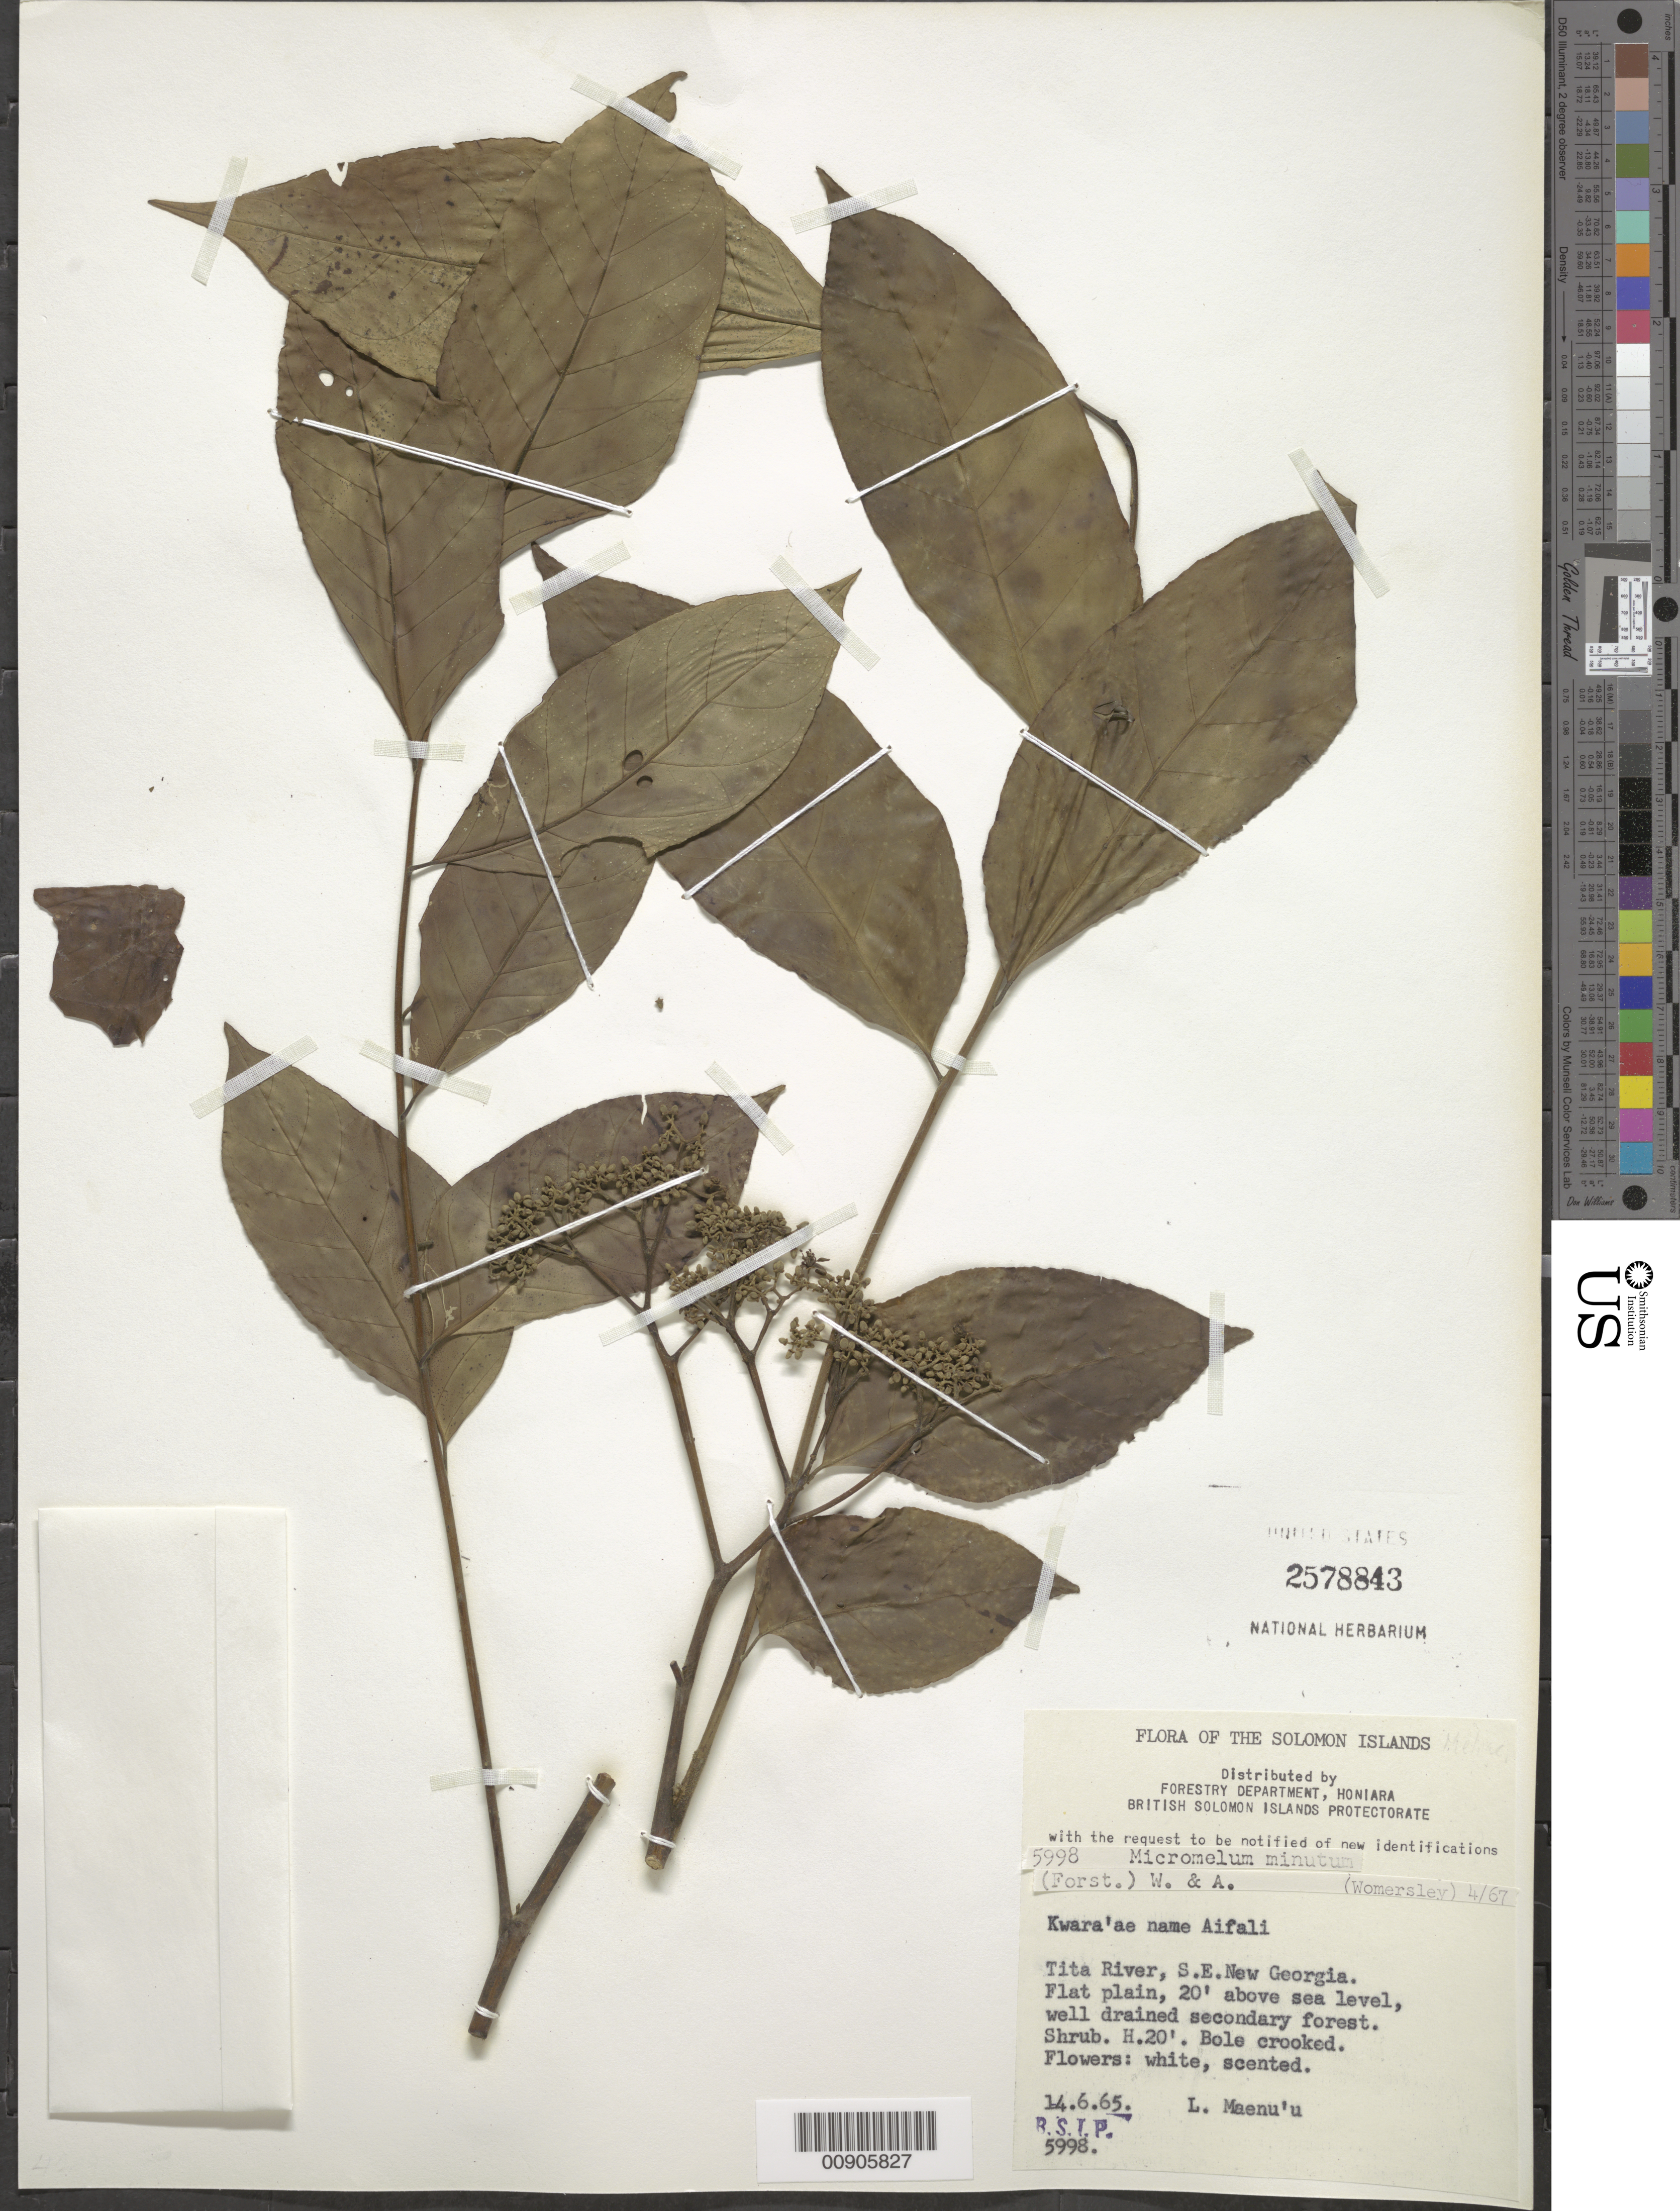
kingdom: Plantae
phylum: Tracheophyta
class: Magnoliopsida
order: Sapindales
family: Rutaceae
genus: Micromelum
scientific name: Micromelum minutum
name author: (G. Forst.) Wight & Arn.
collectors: L. Maenu'u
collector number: BSIP 5998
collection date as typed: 14 Jun 1965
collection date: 1965-06-14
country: Solomon Islands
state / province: Western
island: New Georgia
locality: Tita River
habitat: well drained secondary forest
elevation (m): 6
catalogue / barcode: US 2578843